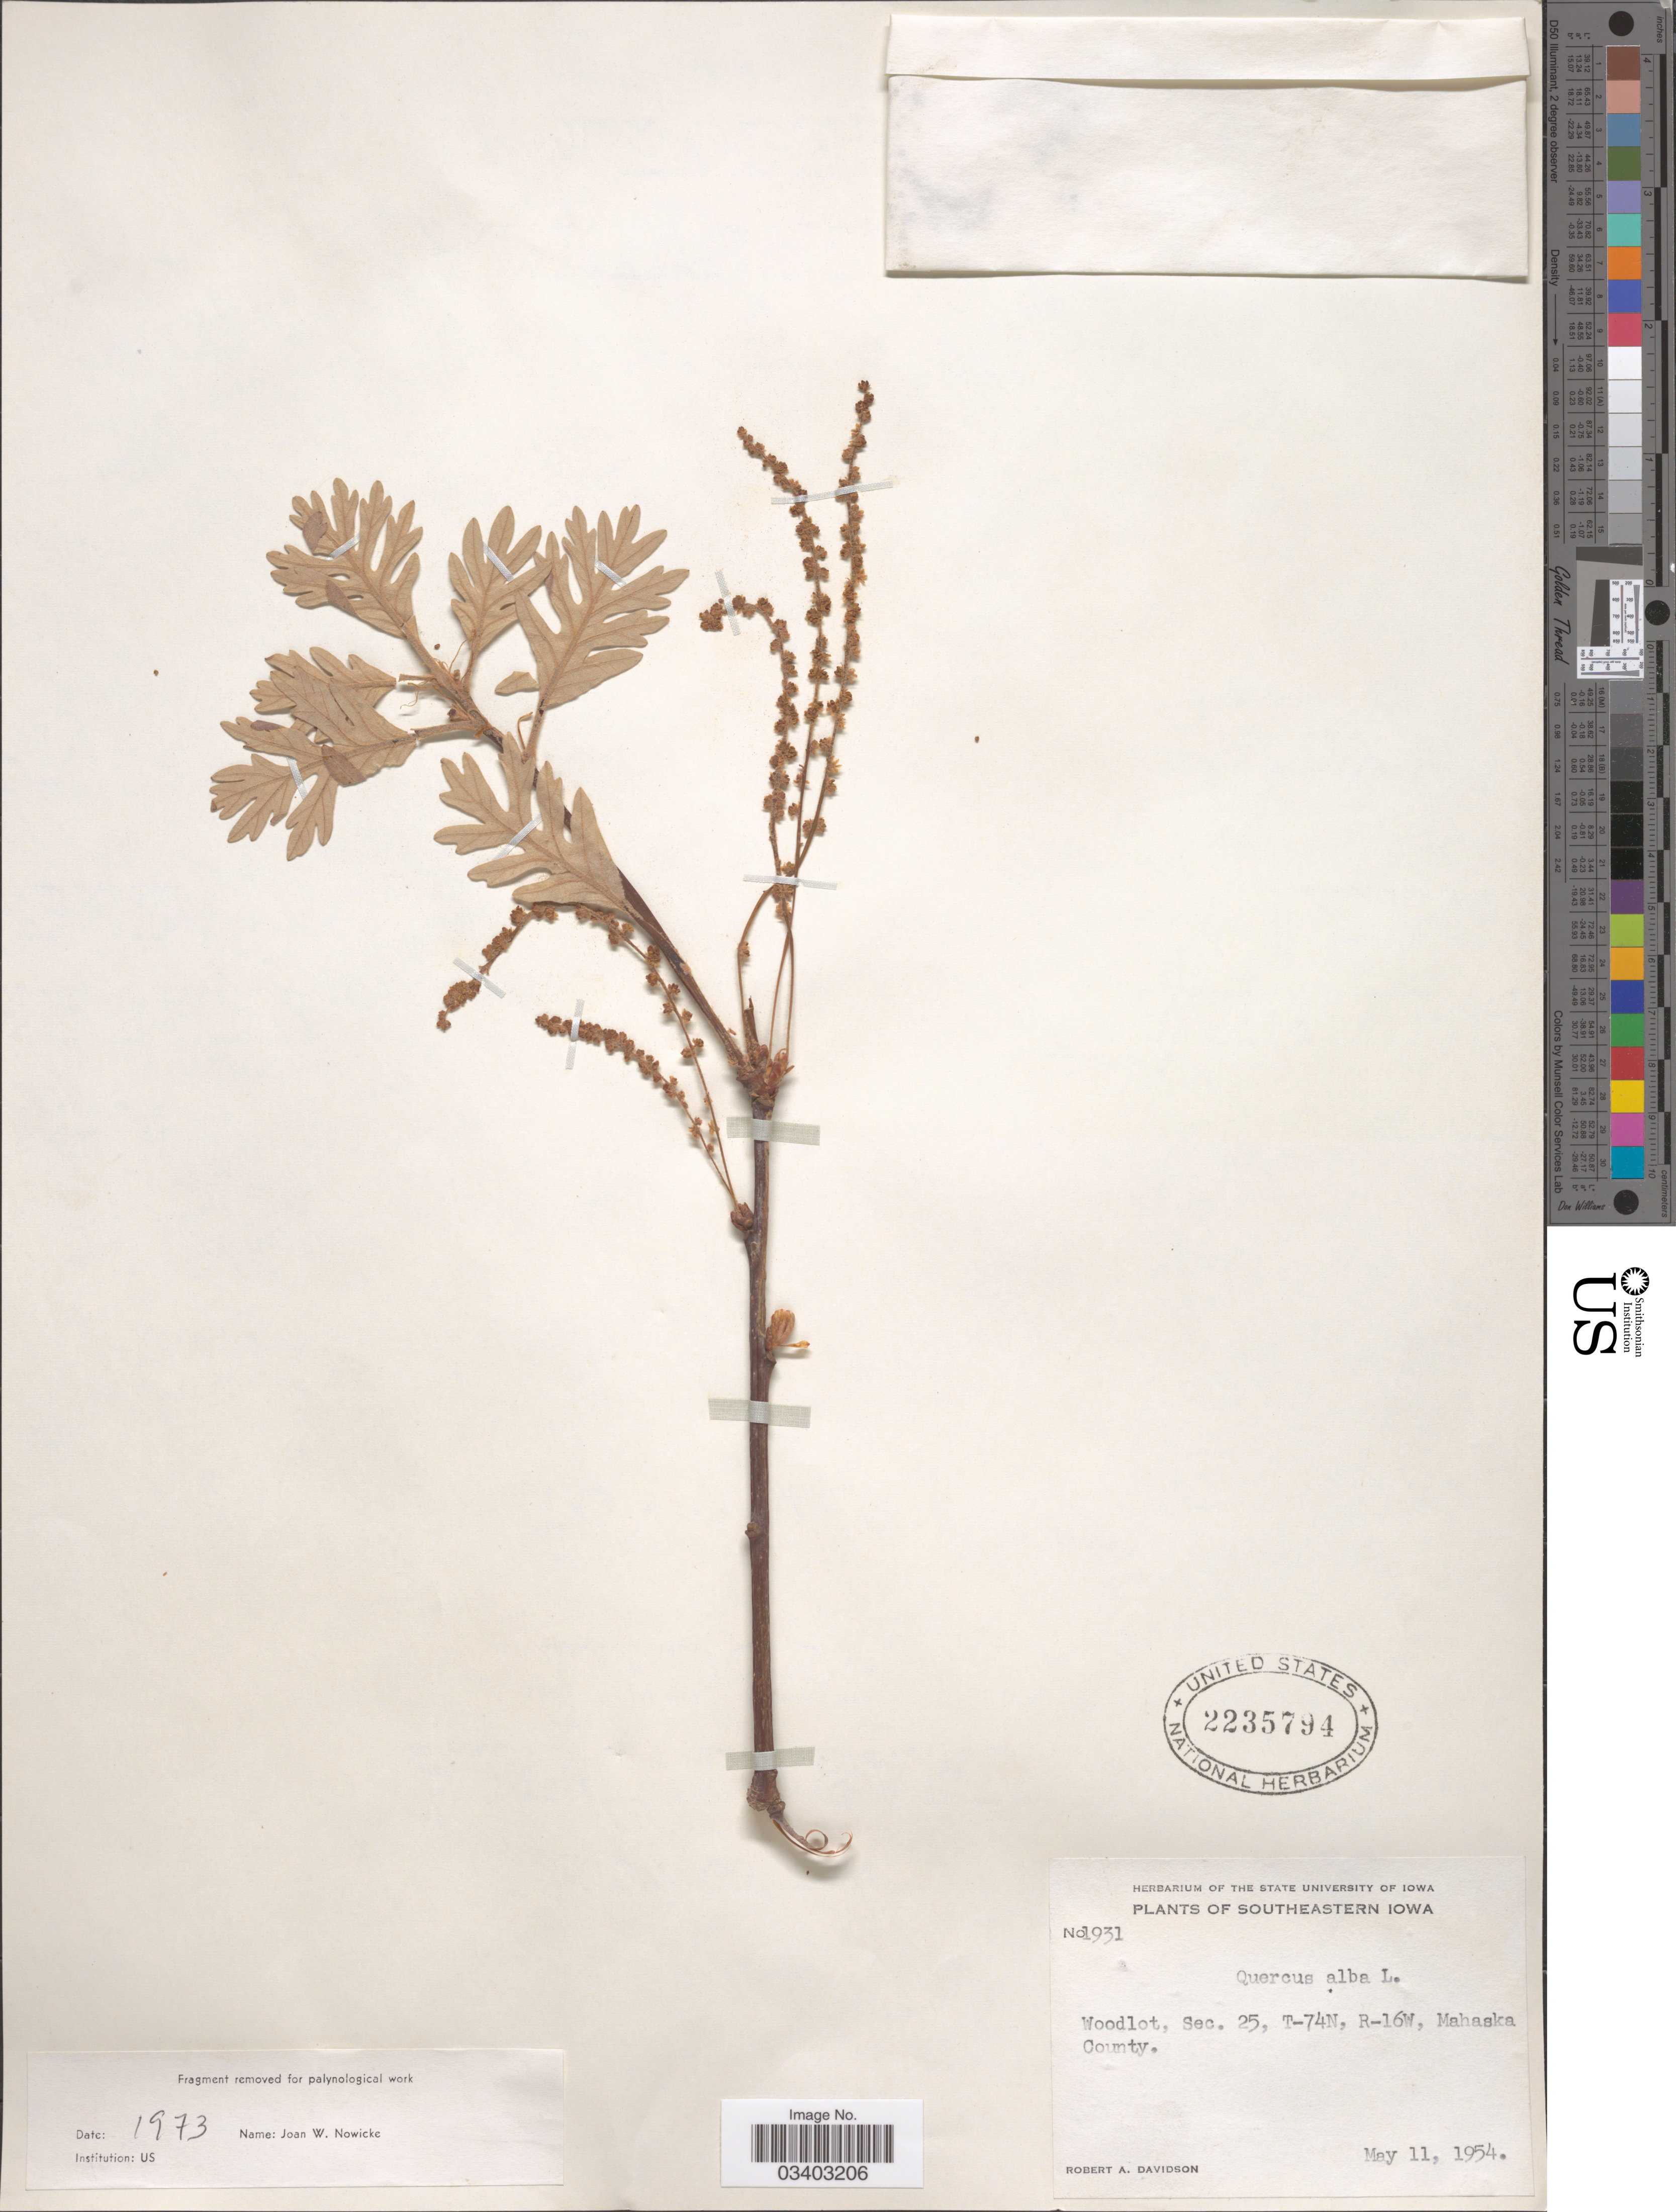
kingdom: Plantae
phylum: Tracheophyta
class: Magnoliopsida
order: Fagales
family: Fagaceae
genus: Quercus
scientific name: Quercus alba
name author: L.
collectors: R. A. Davidson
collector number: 1931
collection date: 1954-05-11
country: United States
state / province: Iowa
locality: Southeastern Iowa. Woodlot, Sec. 25, T-74N, R-16W, Mahaska County.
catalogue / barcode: US 2235794